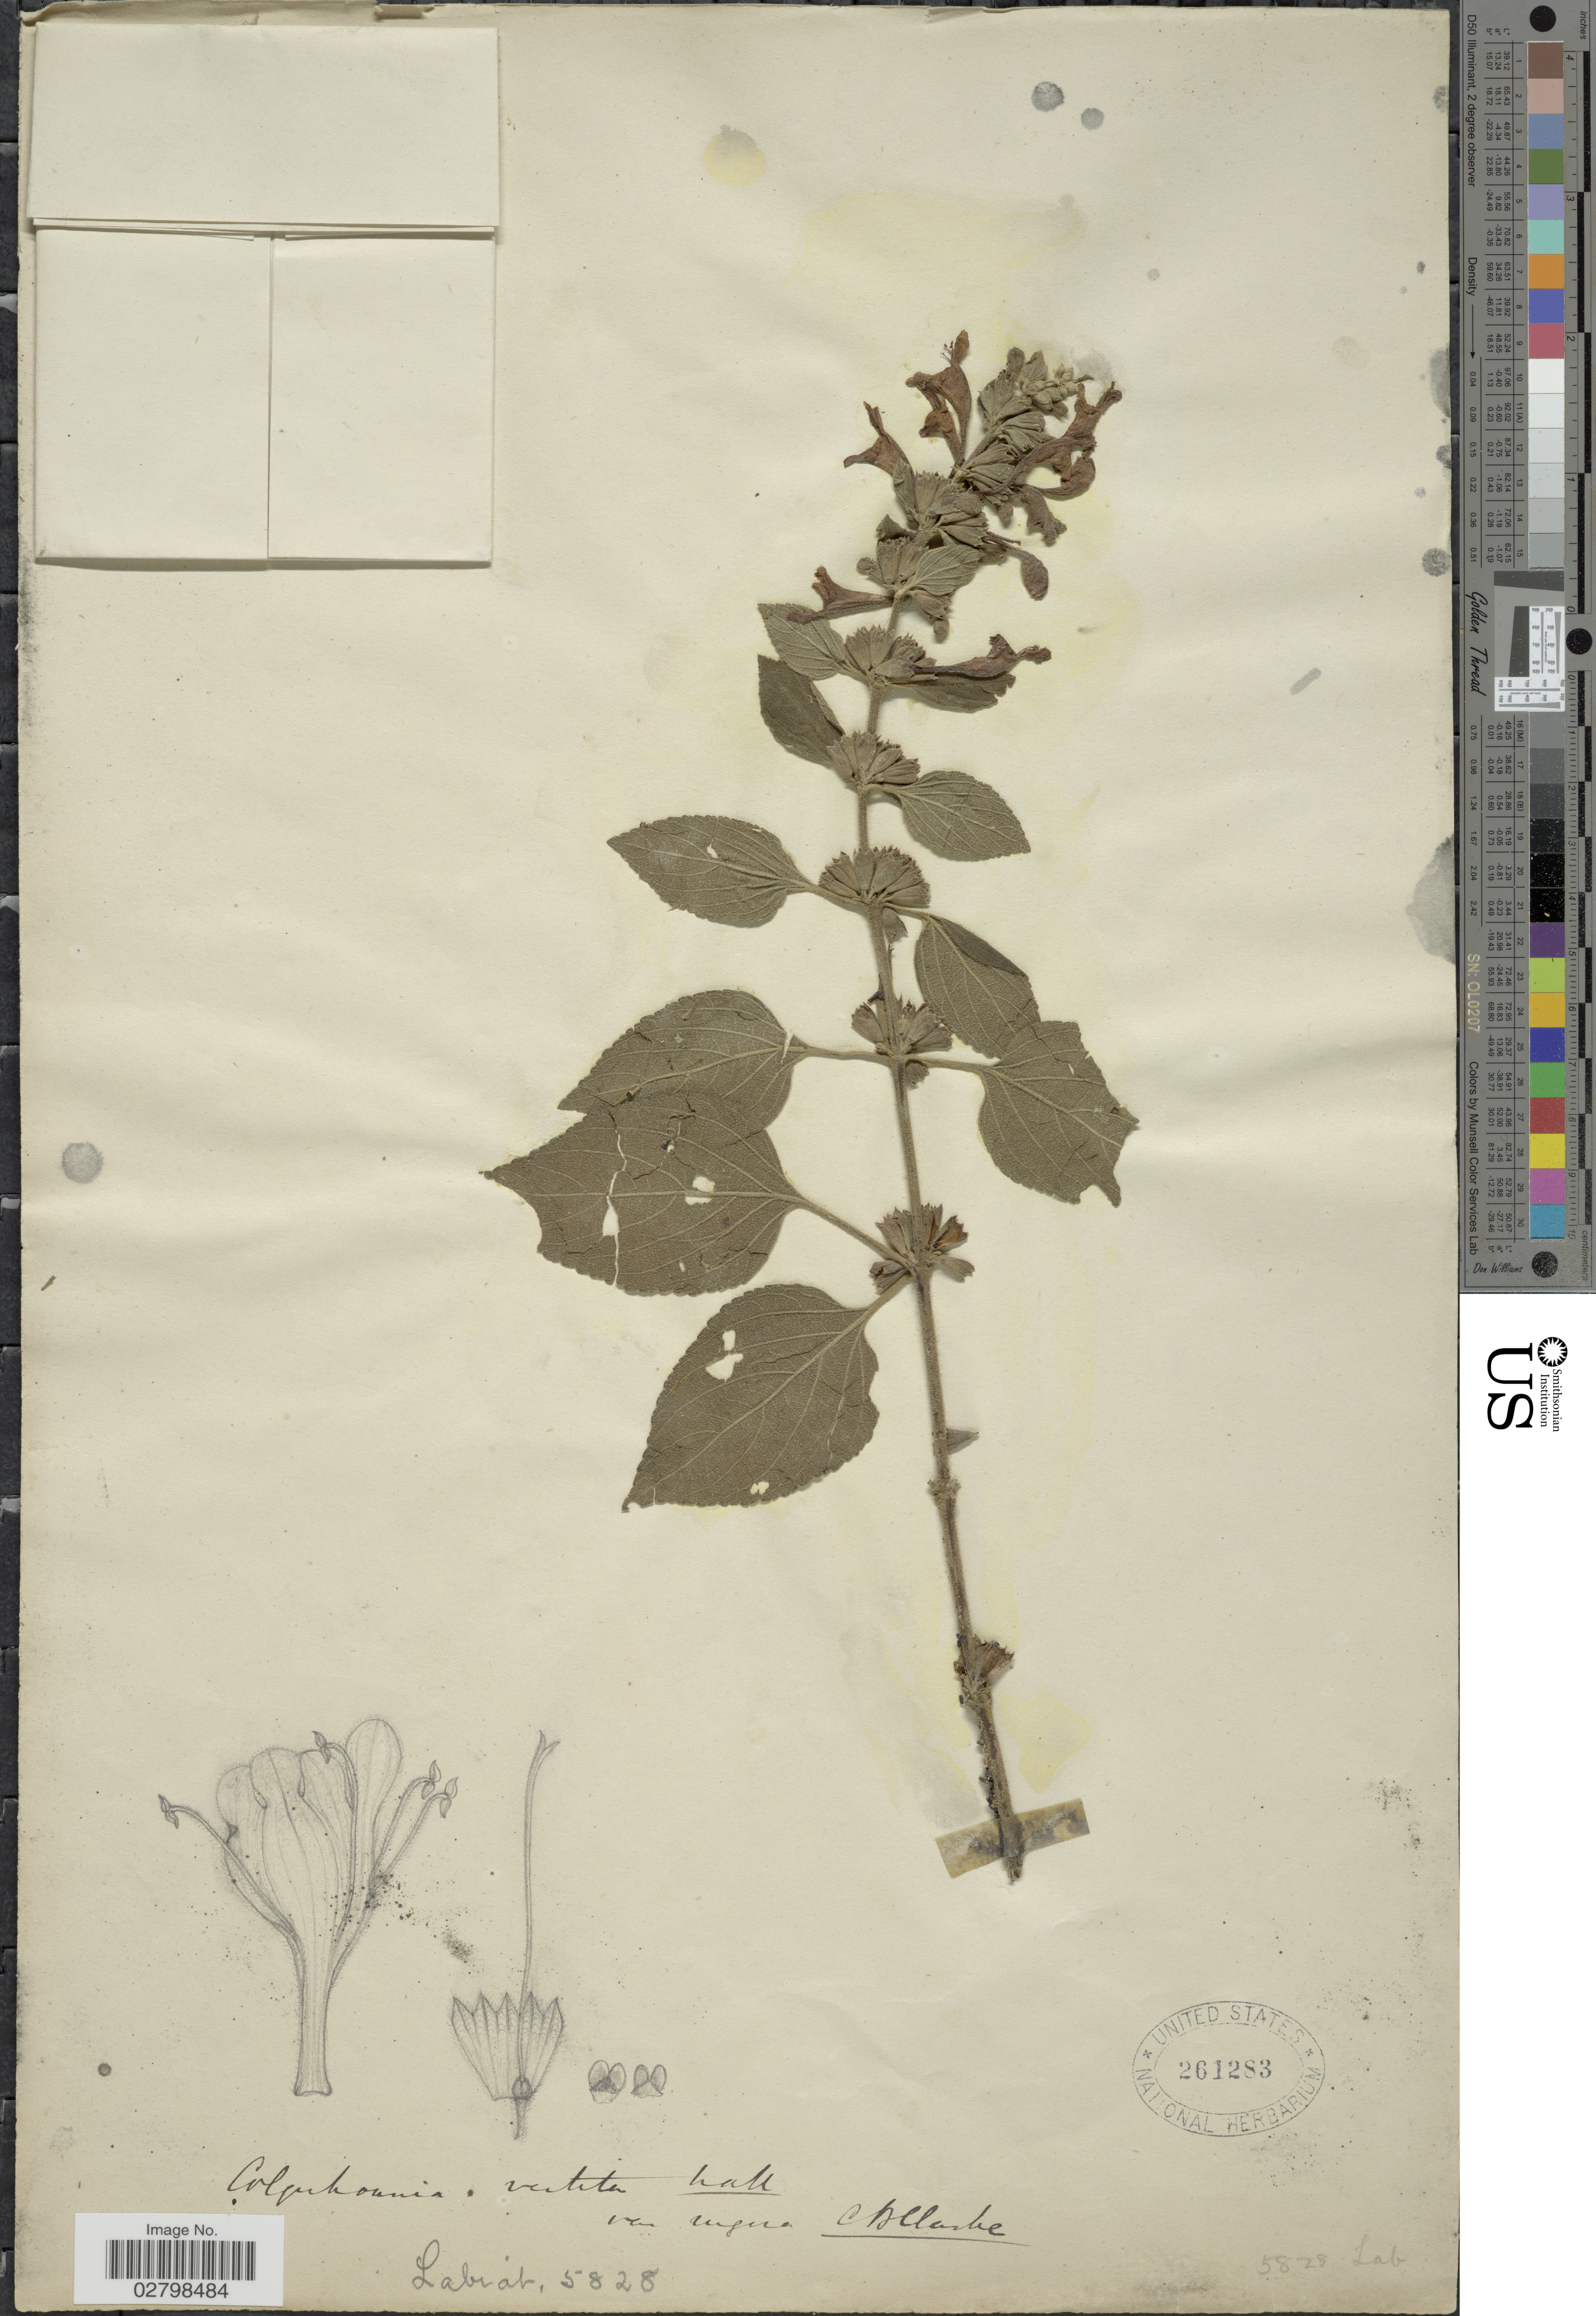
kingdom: Plantae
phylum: Tracheophyta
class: Magnoliopsida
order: Lamiales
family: Lamiaceae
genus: Colquhounia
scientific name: Colquhounia vestita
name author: Wall.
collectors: C. B. Clarke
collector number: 5828?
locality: (Specimen without locality data, but probably from India)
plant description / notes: Annotated (apparently by C.B. Clarke) as "Colquhounia vestita var. rugosa C.B. Clarke"; name apparently never validly published, cited in synonymy under Colquhounia vestita var. mollis Prain. Specimen without locality data, but probably from India.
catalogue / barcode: US 261283